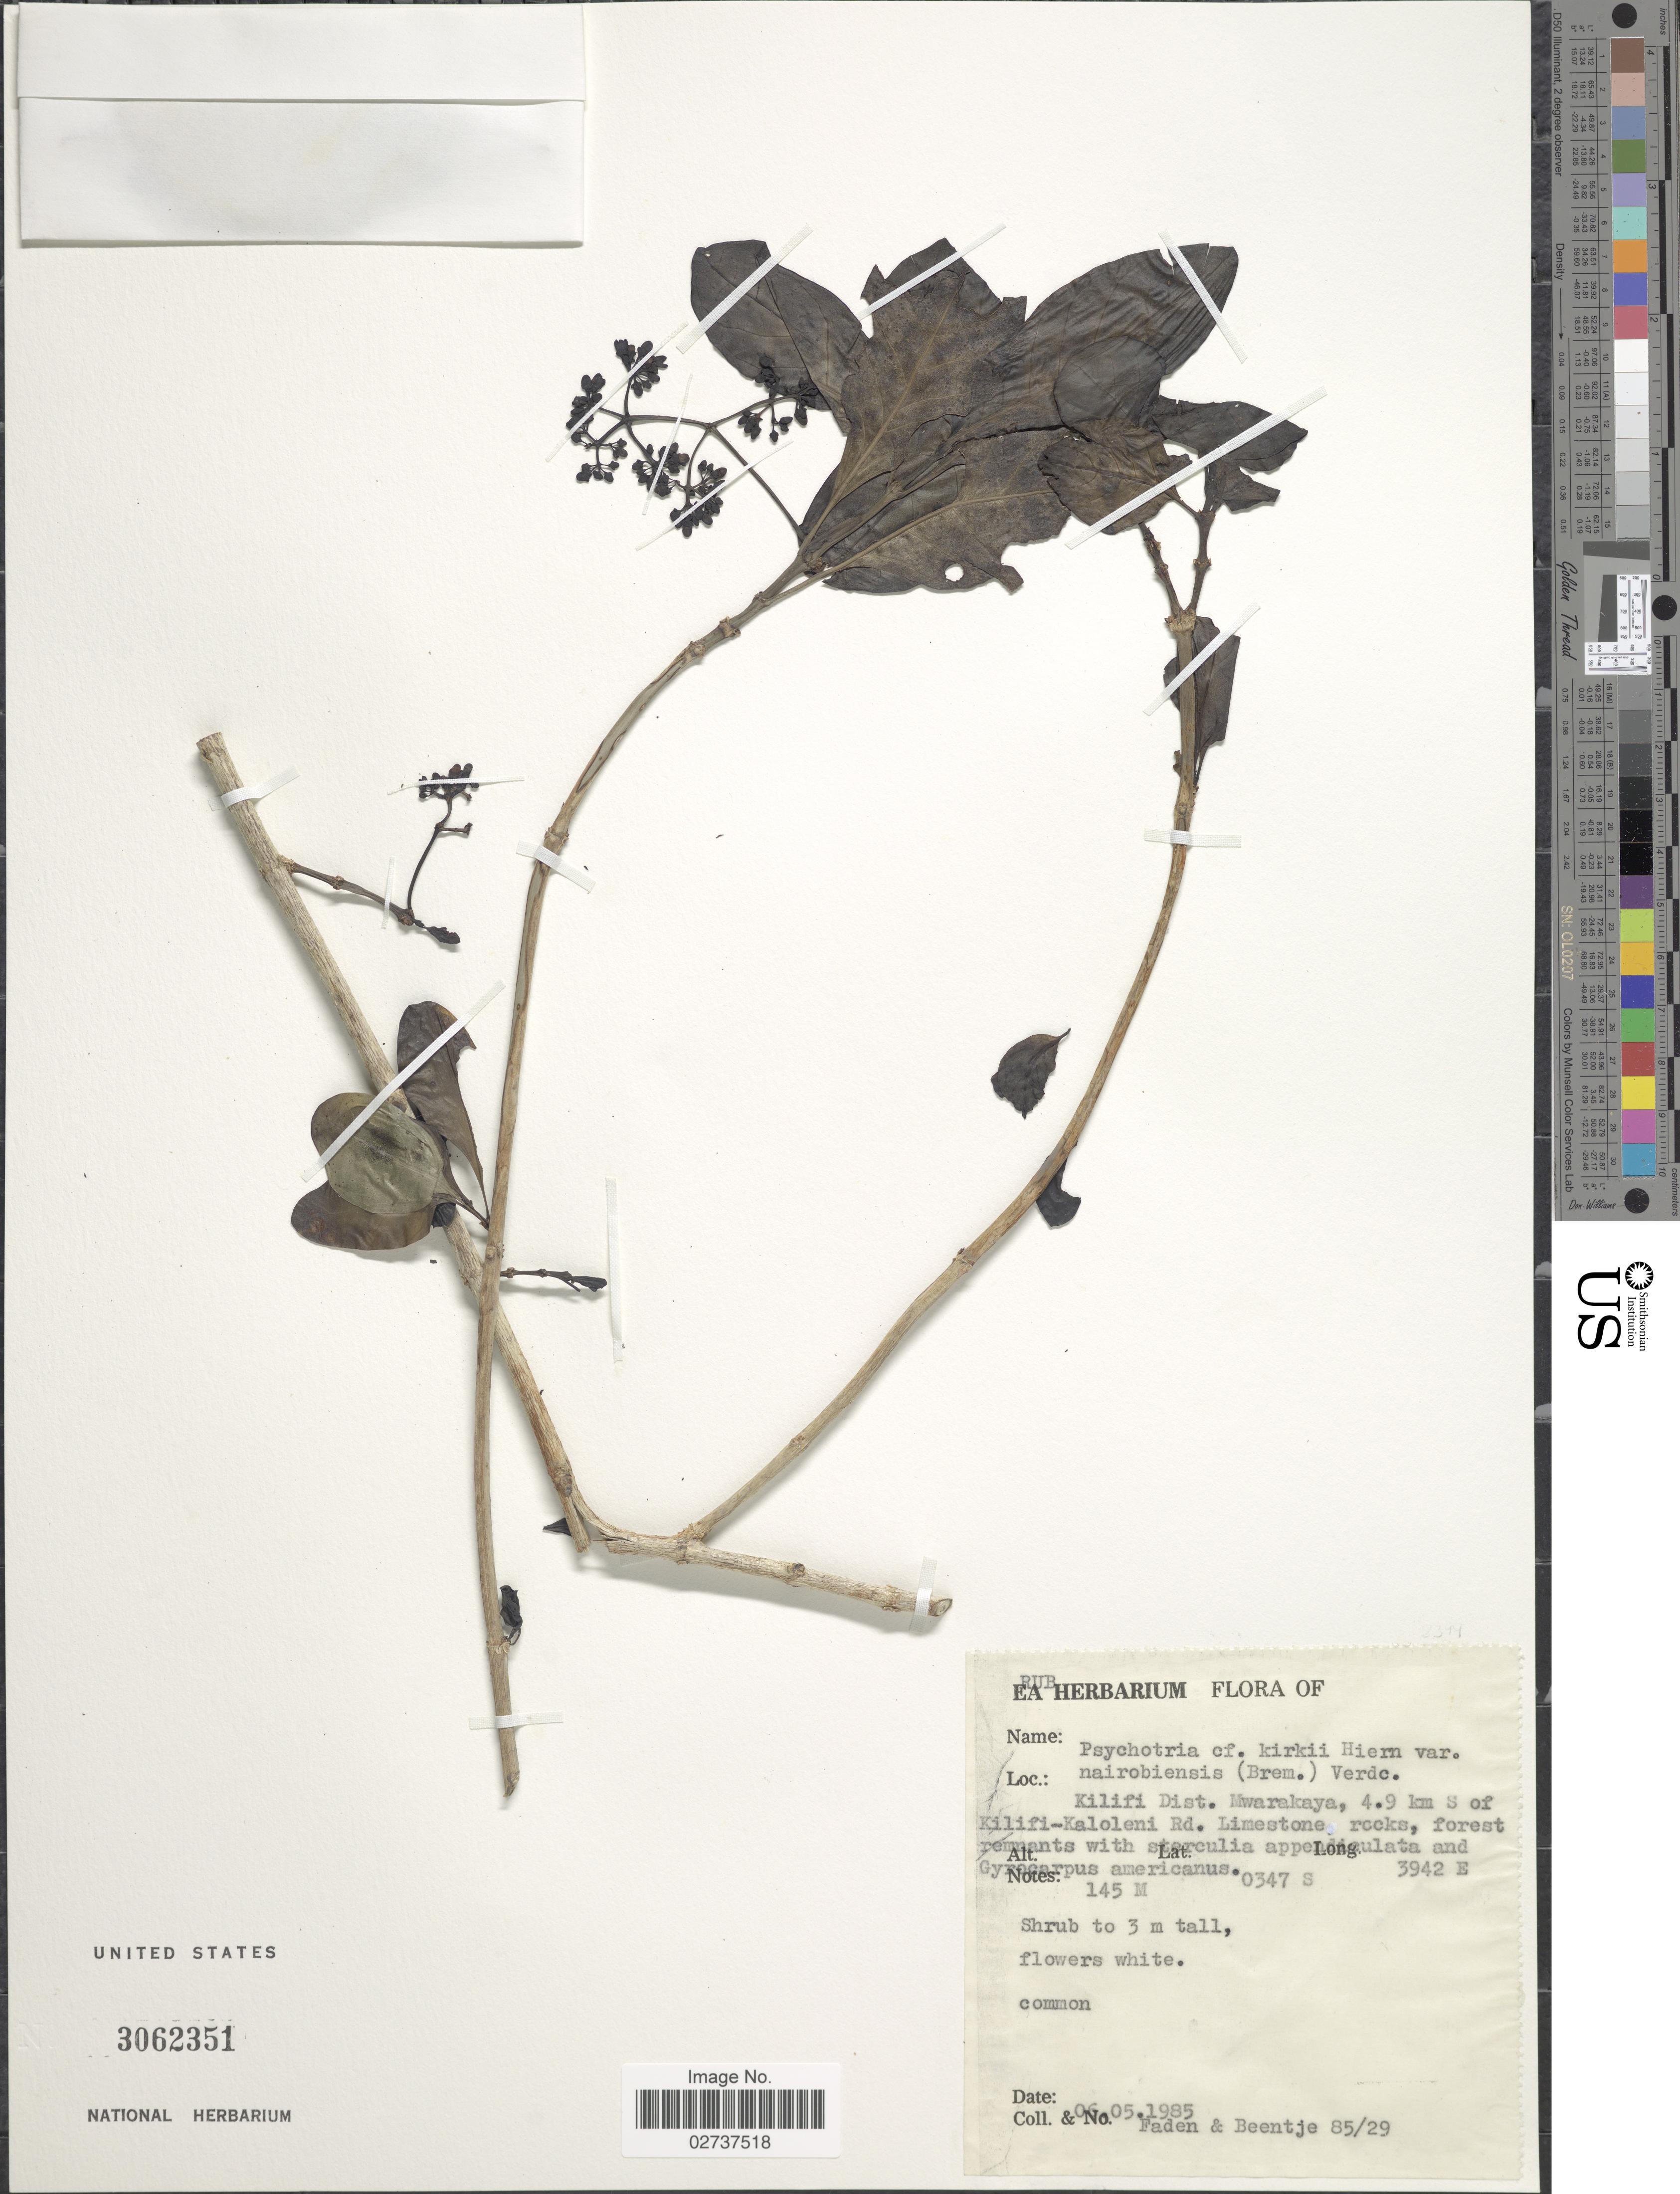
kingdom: Plantae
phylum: Tracheophyta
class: Magnoliopsida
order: Gentianales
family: Rubiaceae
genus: Psychotria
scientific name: Psychotria kirkii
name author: Hiern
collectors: -- Faden & -- Beentje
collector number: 85/29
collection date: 1985-05-06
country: Kenya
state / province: Kilifi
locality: Dist. Mwarakaya, 4.9 km S of Kilifi-Kaloleni Rd.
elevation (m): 145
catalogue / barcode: US 3062351